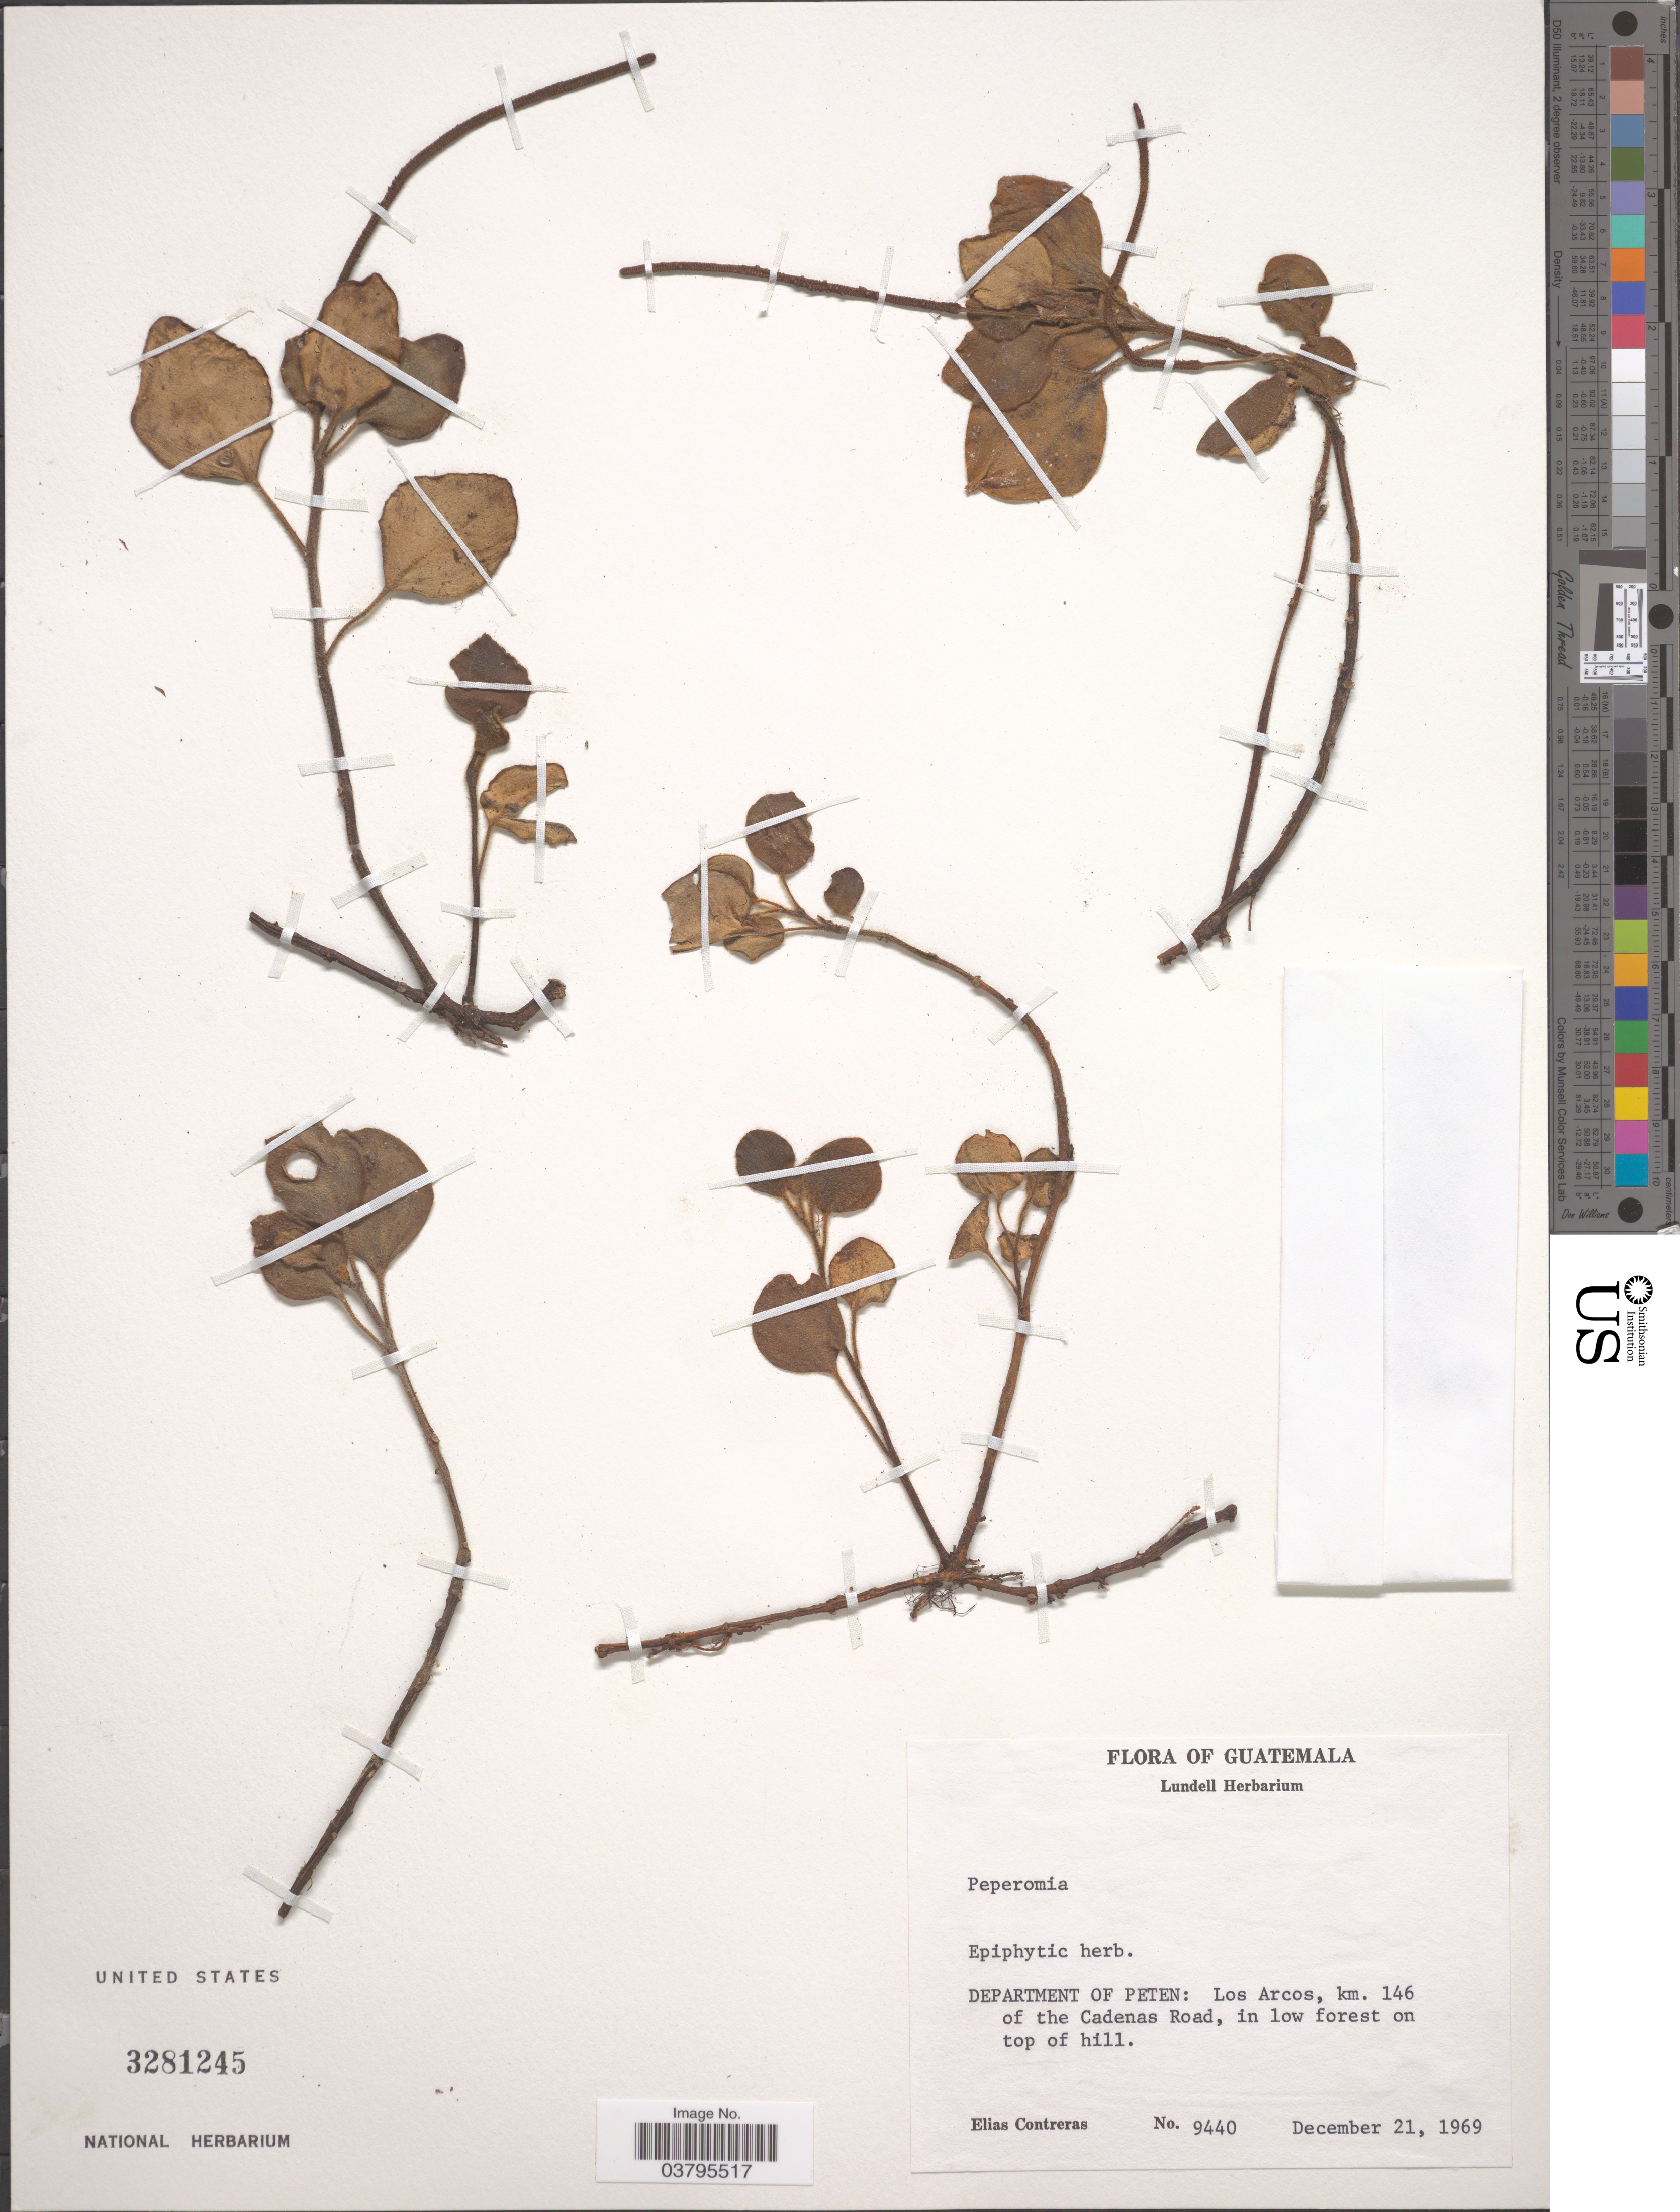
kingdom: Plantae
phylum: Tracheophyta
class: Magnoliopsida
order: Piperales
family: Piperaceae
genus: Peperomia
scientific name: Peperomia hirta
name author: C. DC.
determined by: Jiménez, José Estaban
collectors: E. Contreras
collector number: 9440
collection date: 1969-12-21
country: Guatemala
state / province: El Peten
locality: Department of Peten: Los Arcos, km. 146 of the Cadenas Road, in low forest on top of hill.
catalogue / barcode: US 3281245